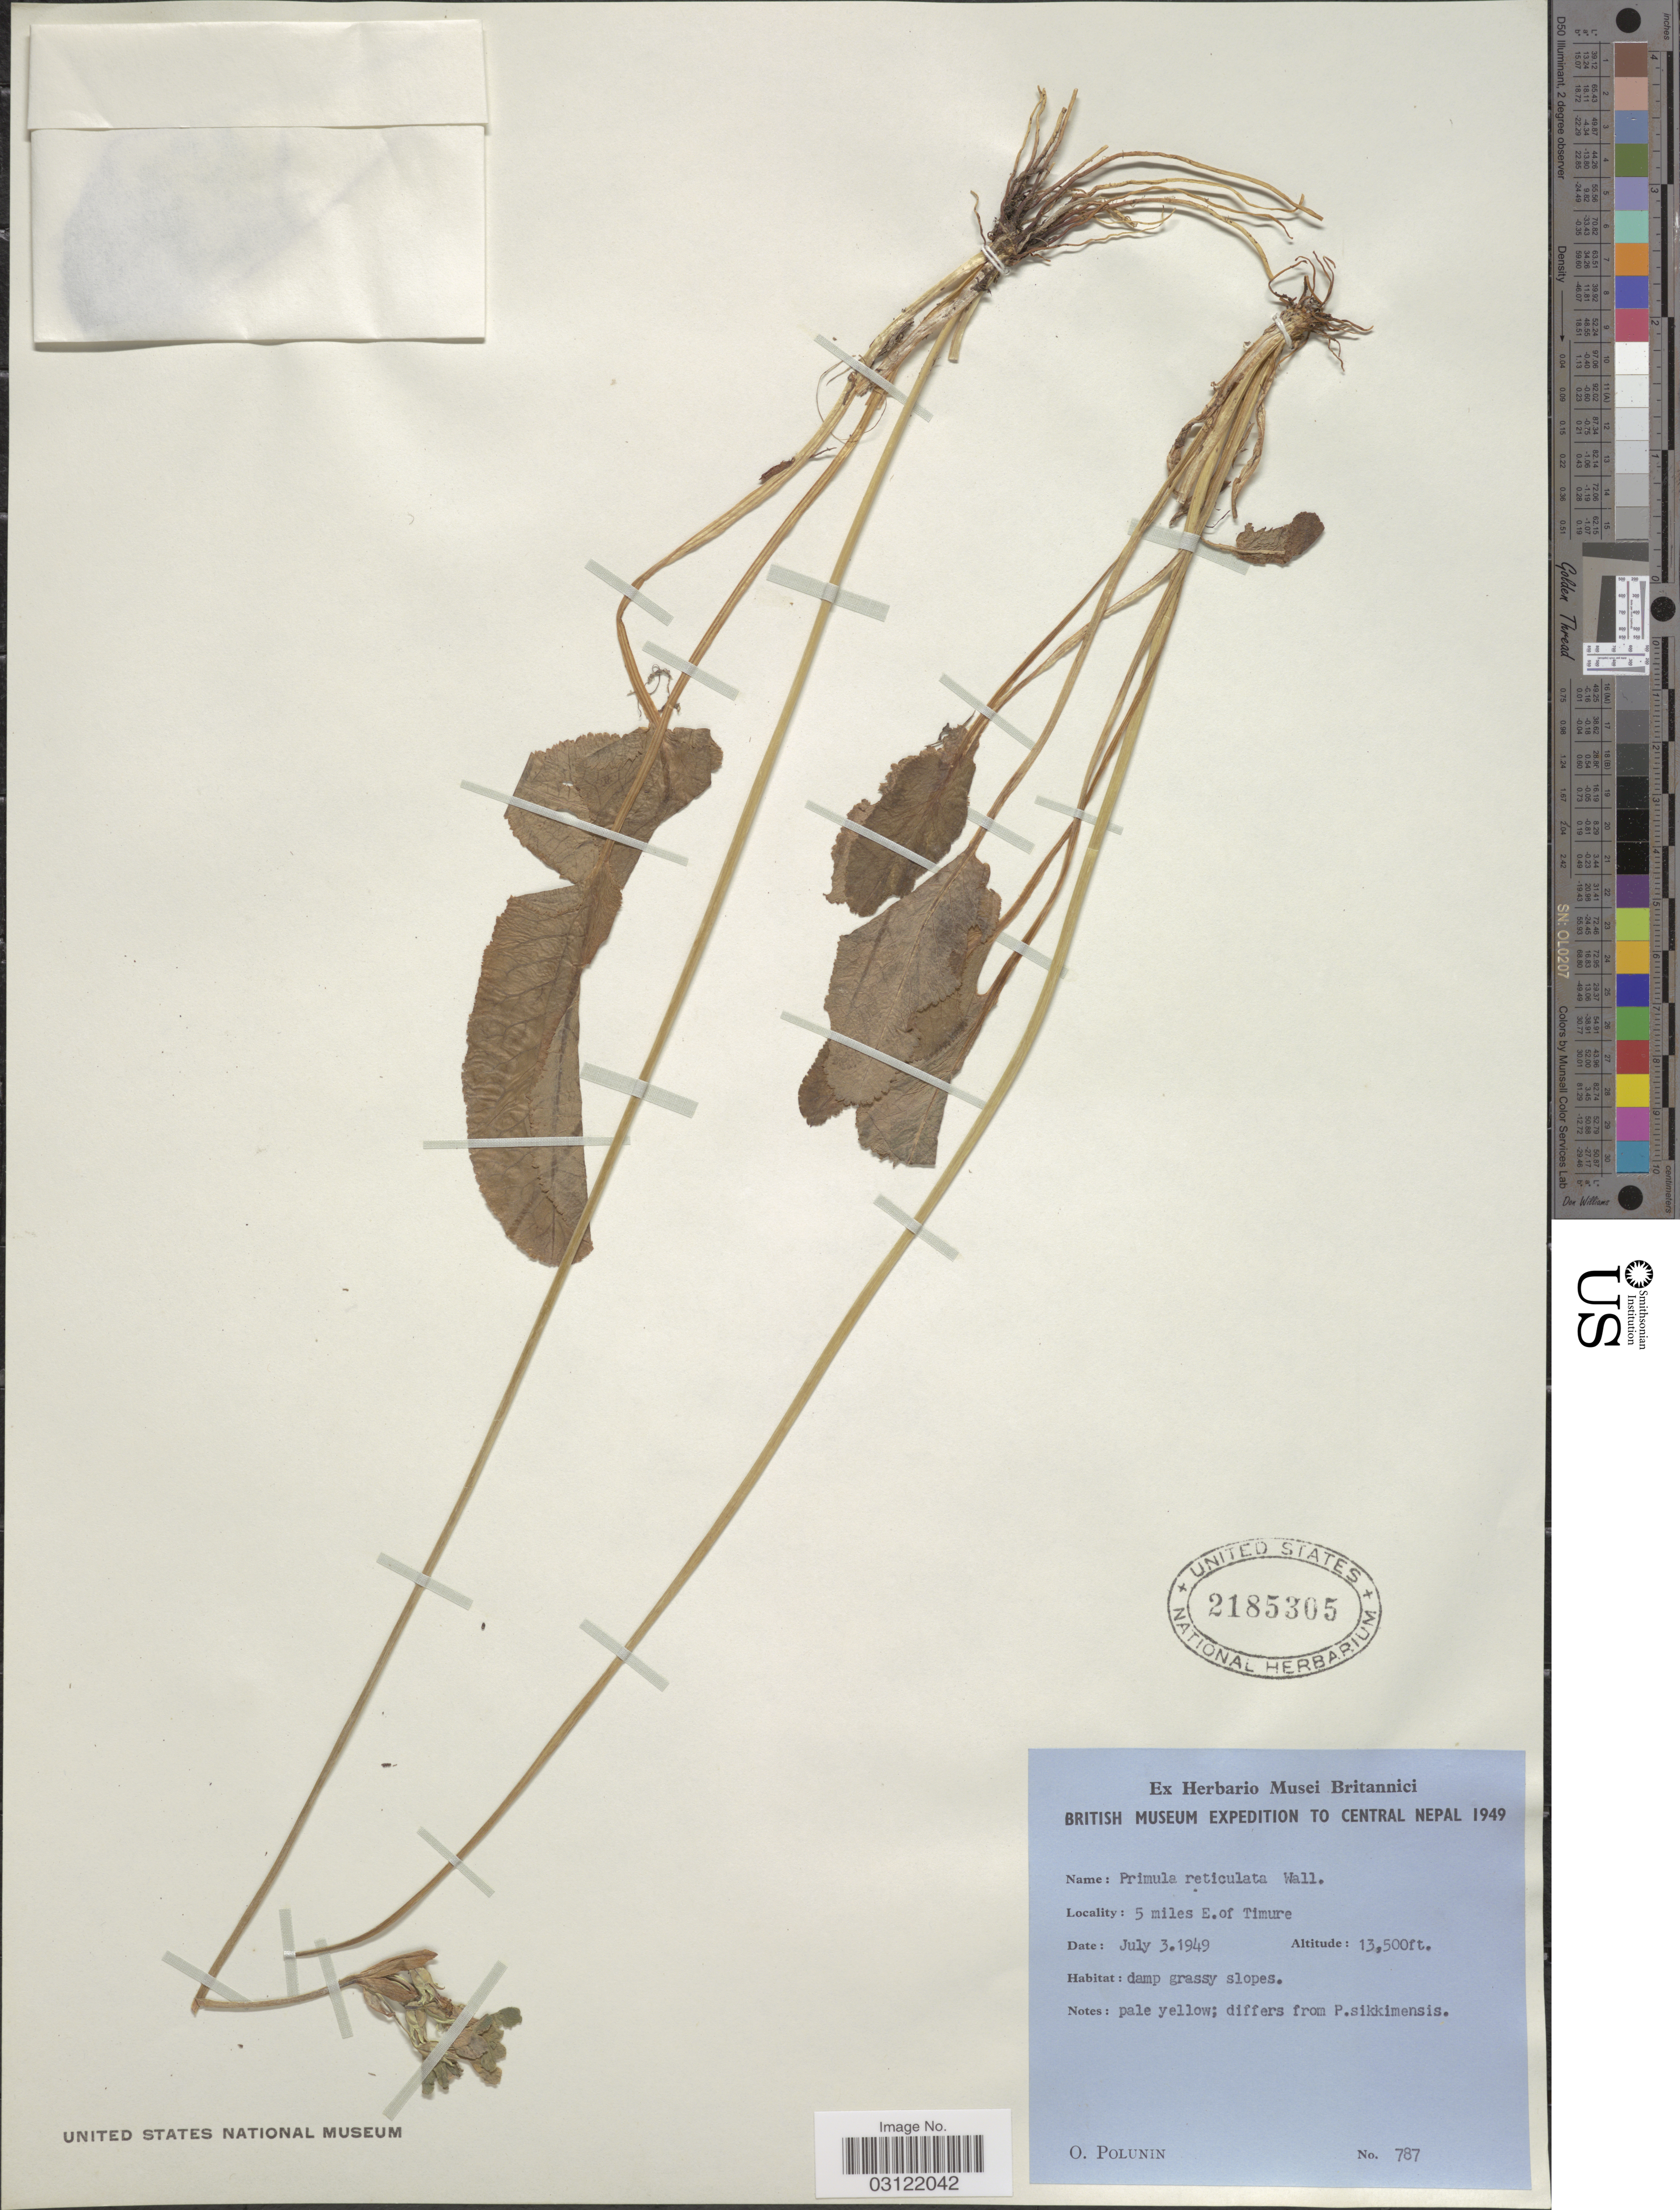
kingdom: Plantae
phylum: Tracheophyta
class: Magnoliopsida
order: Ericales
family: Primulaceae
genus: Primula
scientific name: Primula reticulata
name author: Wall.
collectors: O. V. Polunin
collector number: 787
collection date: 1949-07-03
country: Nepal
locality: Central Nepal, 5 miles E. of Timure.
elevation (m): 4115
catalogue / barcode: US 2185305